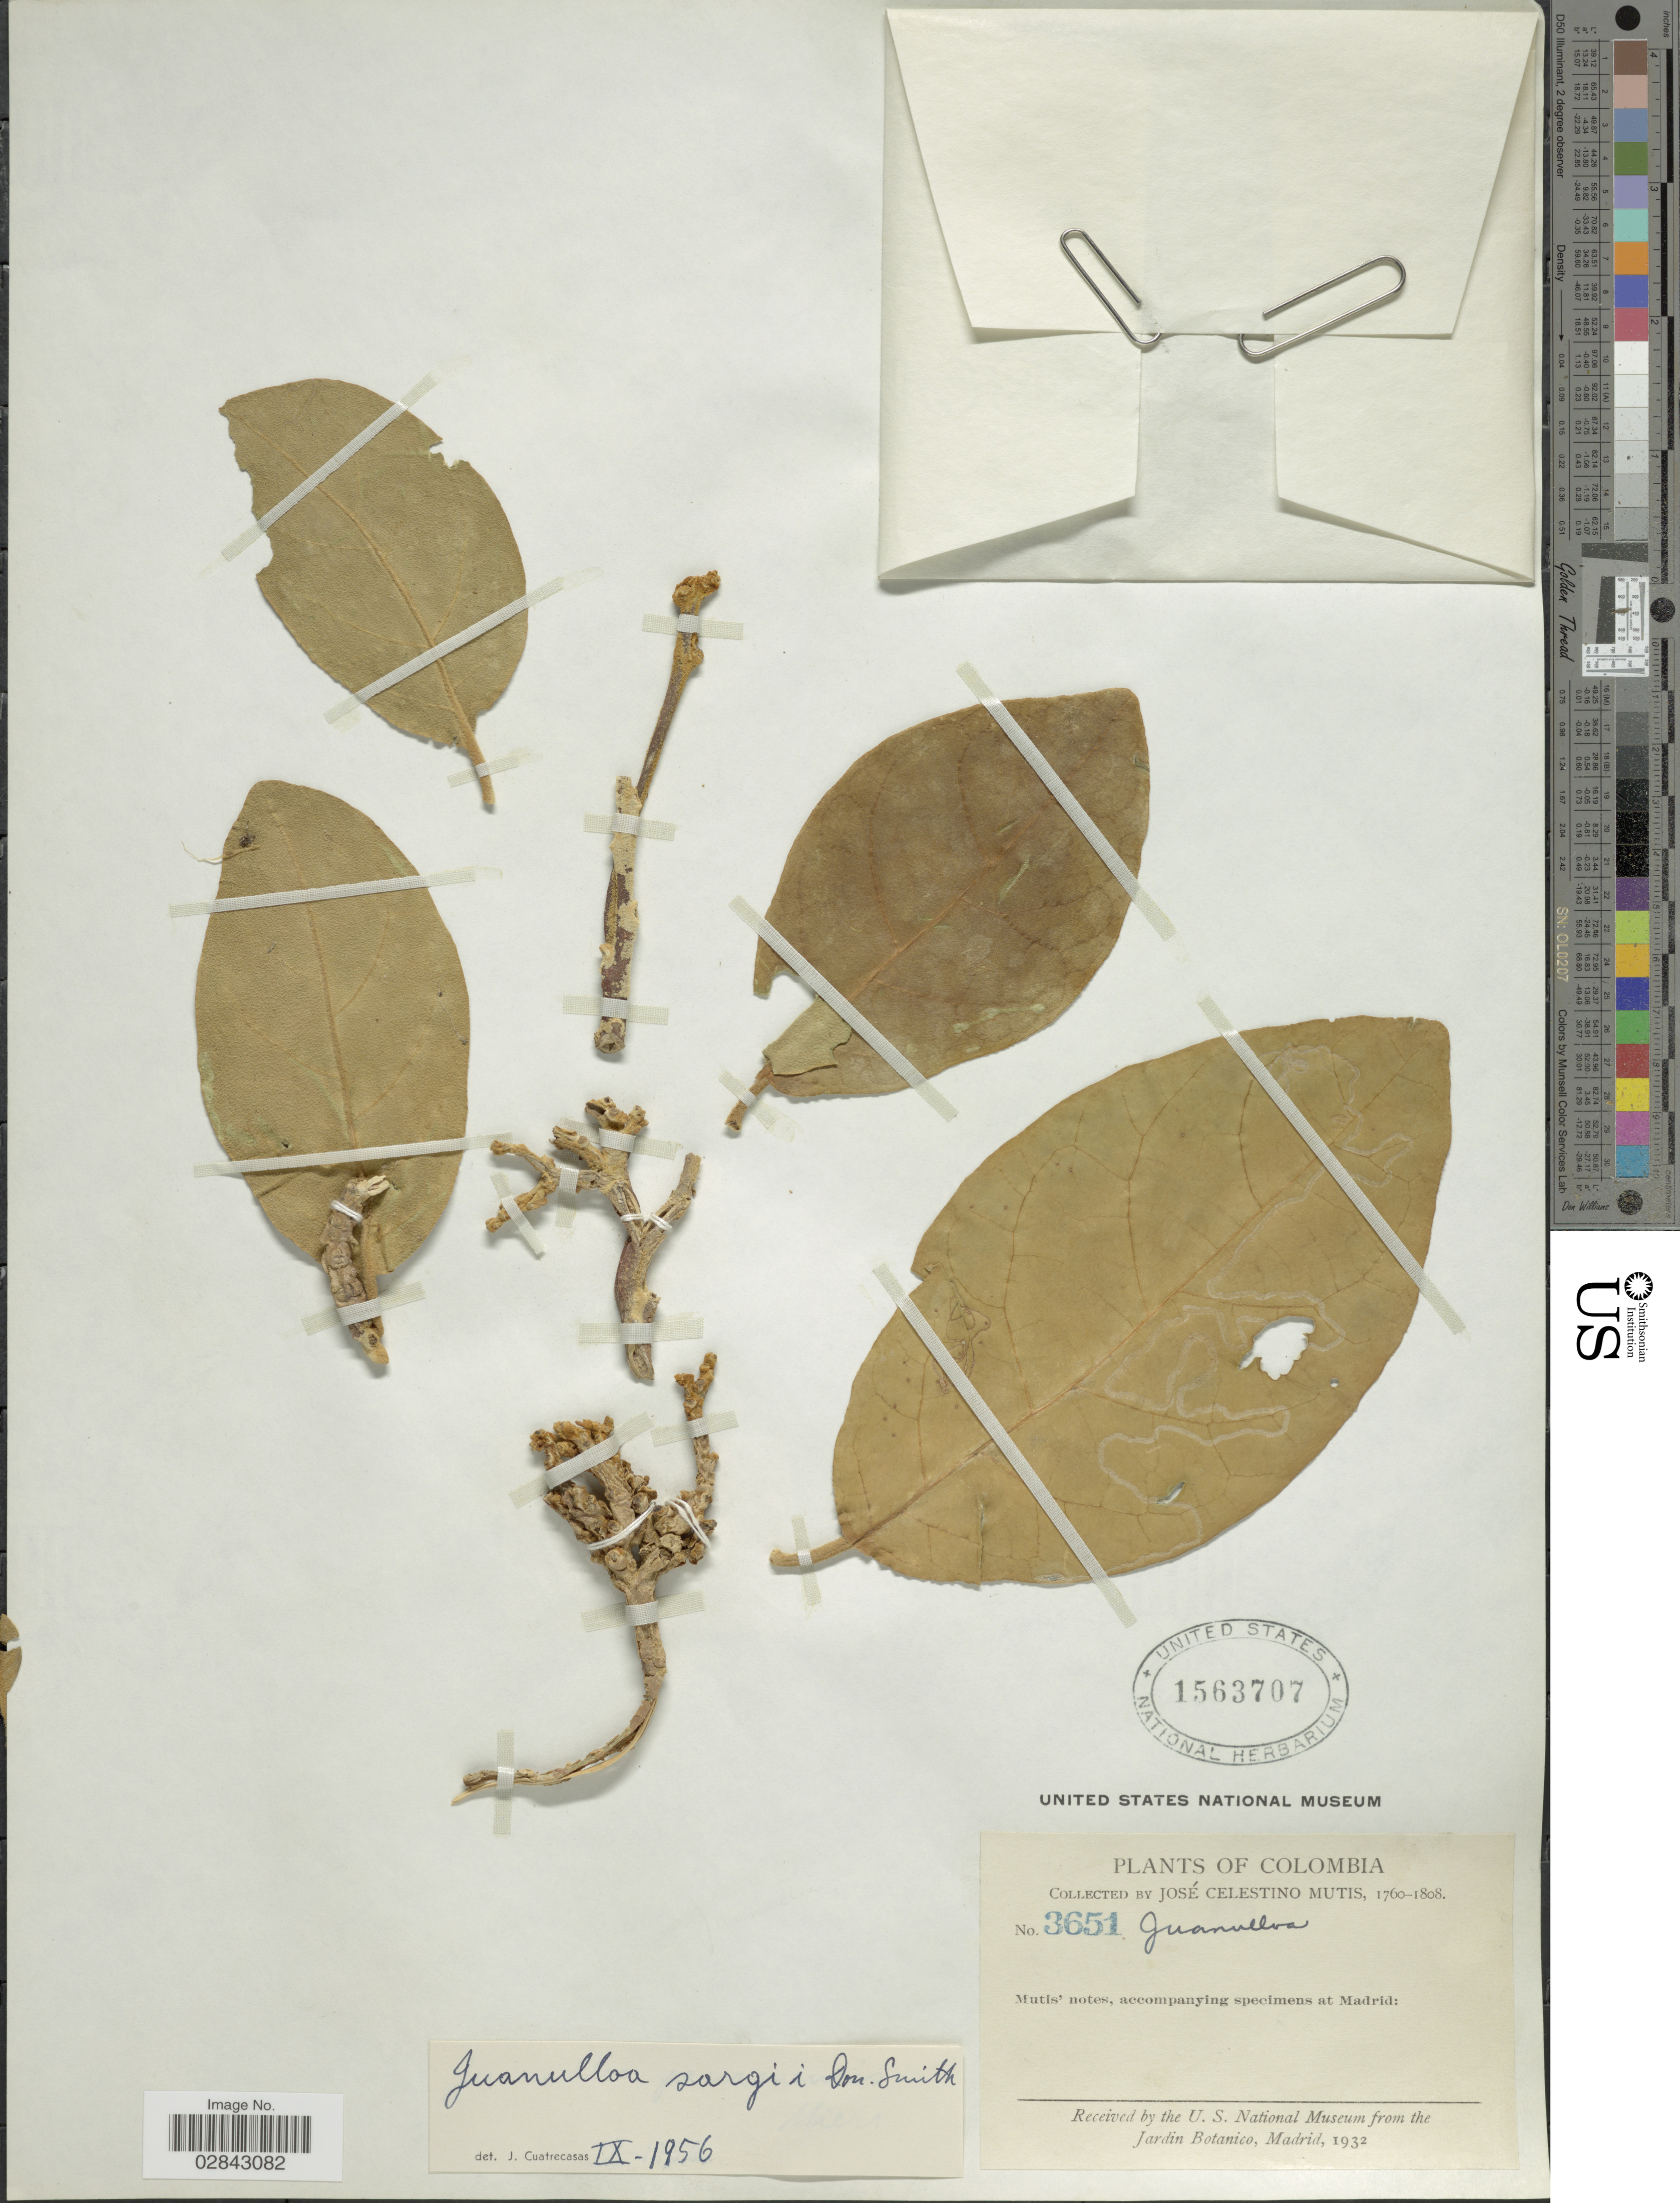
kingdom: Plantae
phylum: Tracheophyta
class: Magnoliopsida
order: Solanales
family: Solanaceae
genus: Juanulloa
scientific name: Juanulloa mexicana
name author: Miers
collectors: J. C. B. Mutis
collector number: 3651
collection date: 1760/1808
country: Colombia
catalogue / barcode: US 1563707